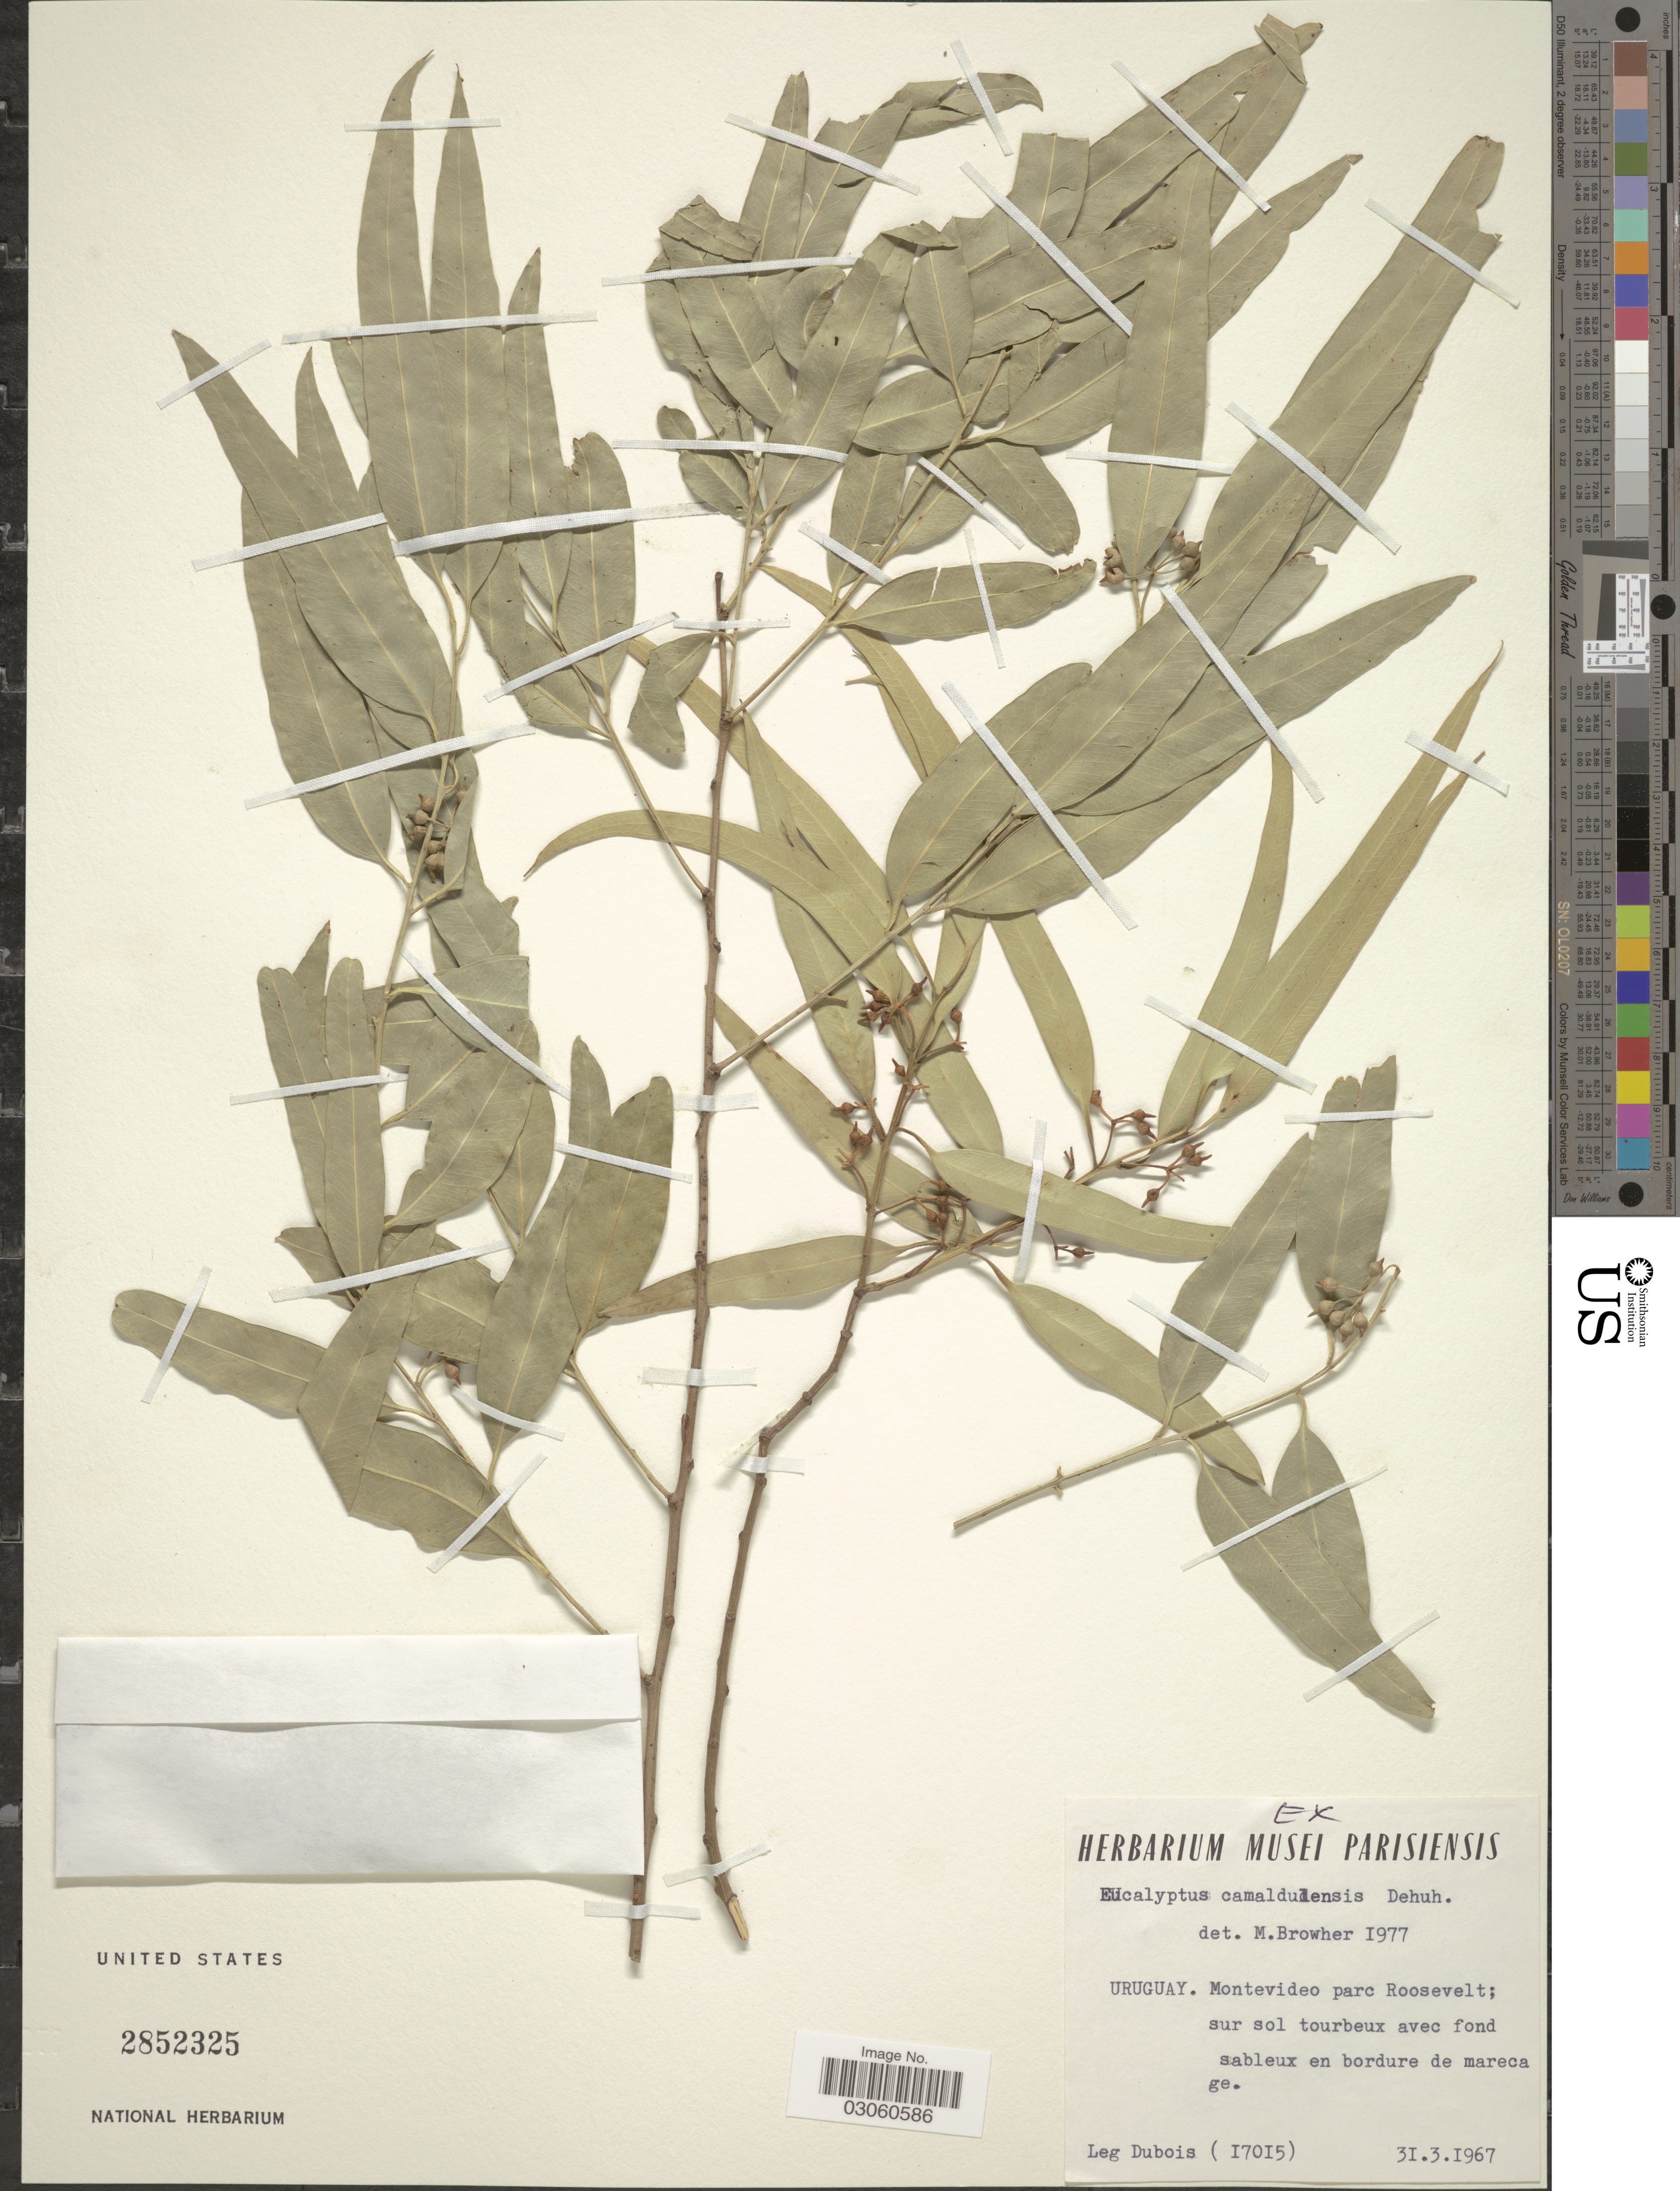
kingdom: Plantae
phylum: Tracheophyta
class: Magnoliopsida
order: Myrtales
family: Myrtaceae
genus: Eucalyptus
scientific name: Eucalyptus camaldulensis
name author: Dehnh.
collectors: -. Dubois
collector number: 17015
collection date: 1967-03-31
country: Uruguay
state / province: Montevideo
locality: Parc Roosevelt.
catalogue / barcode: US 2852325